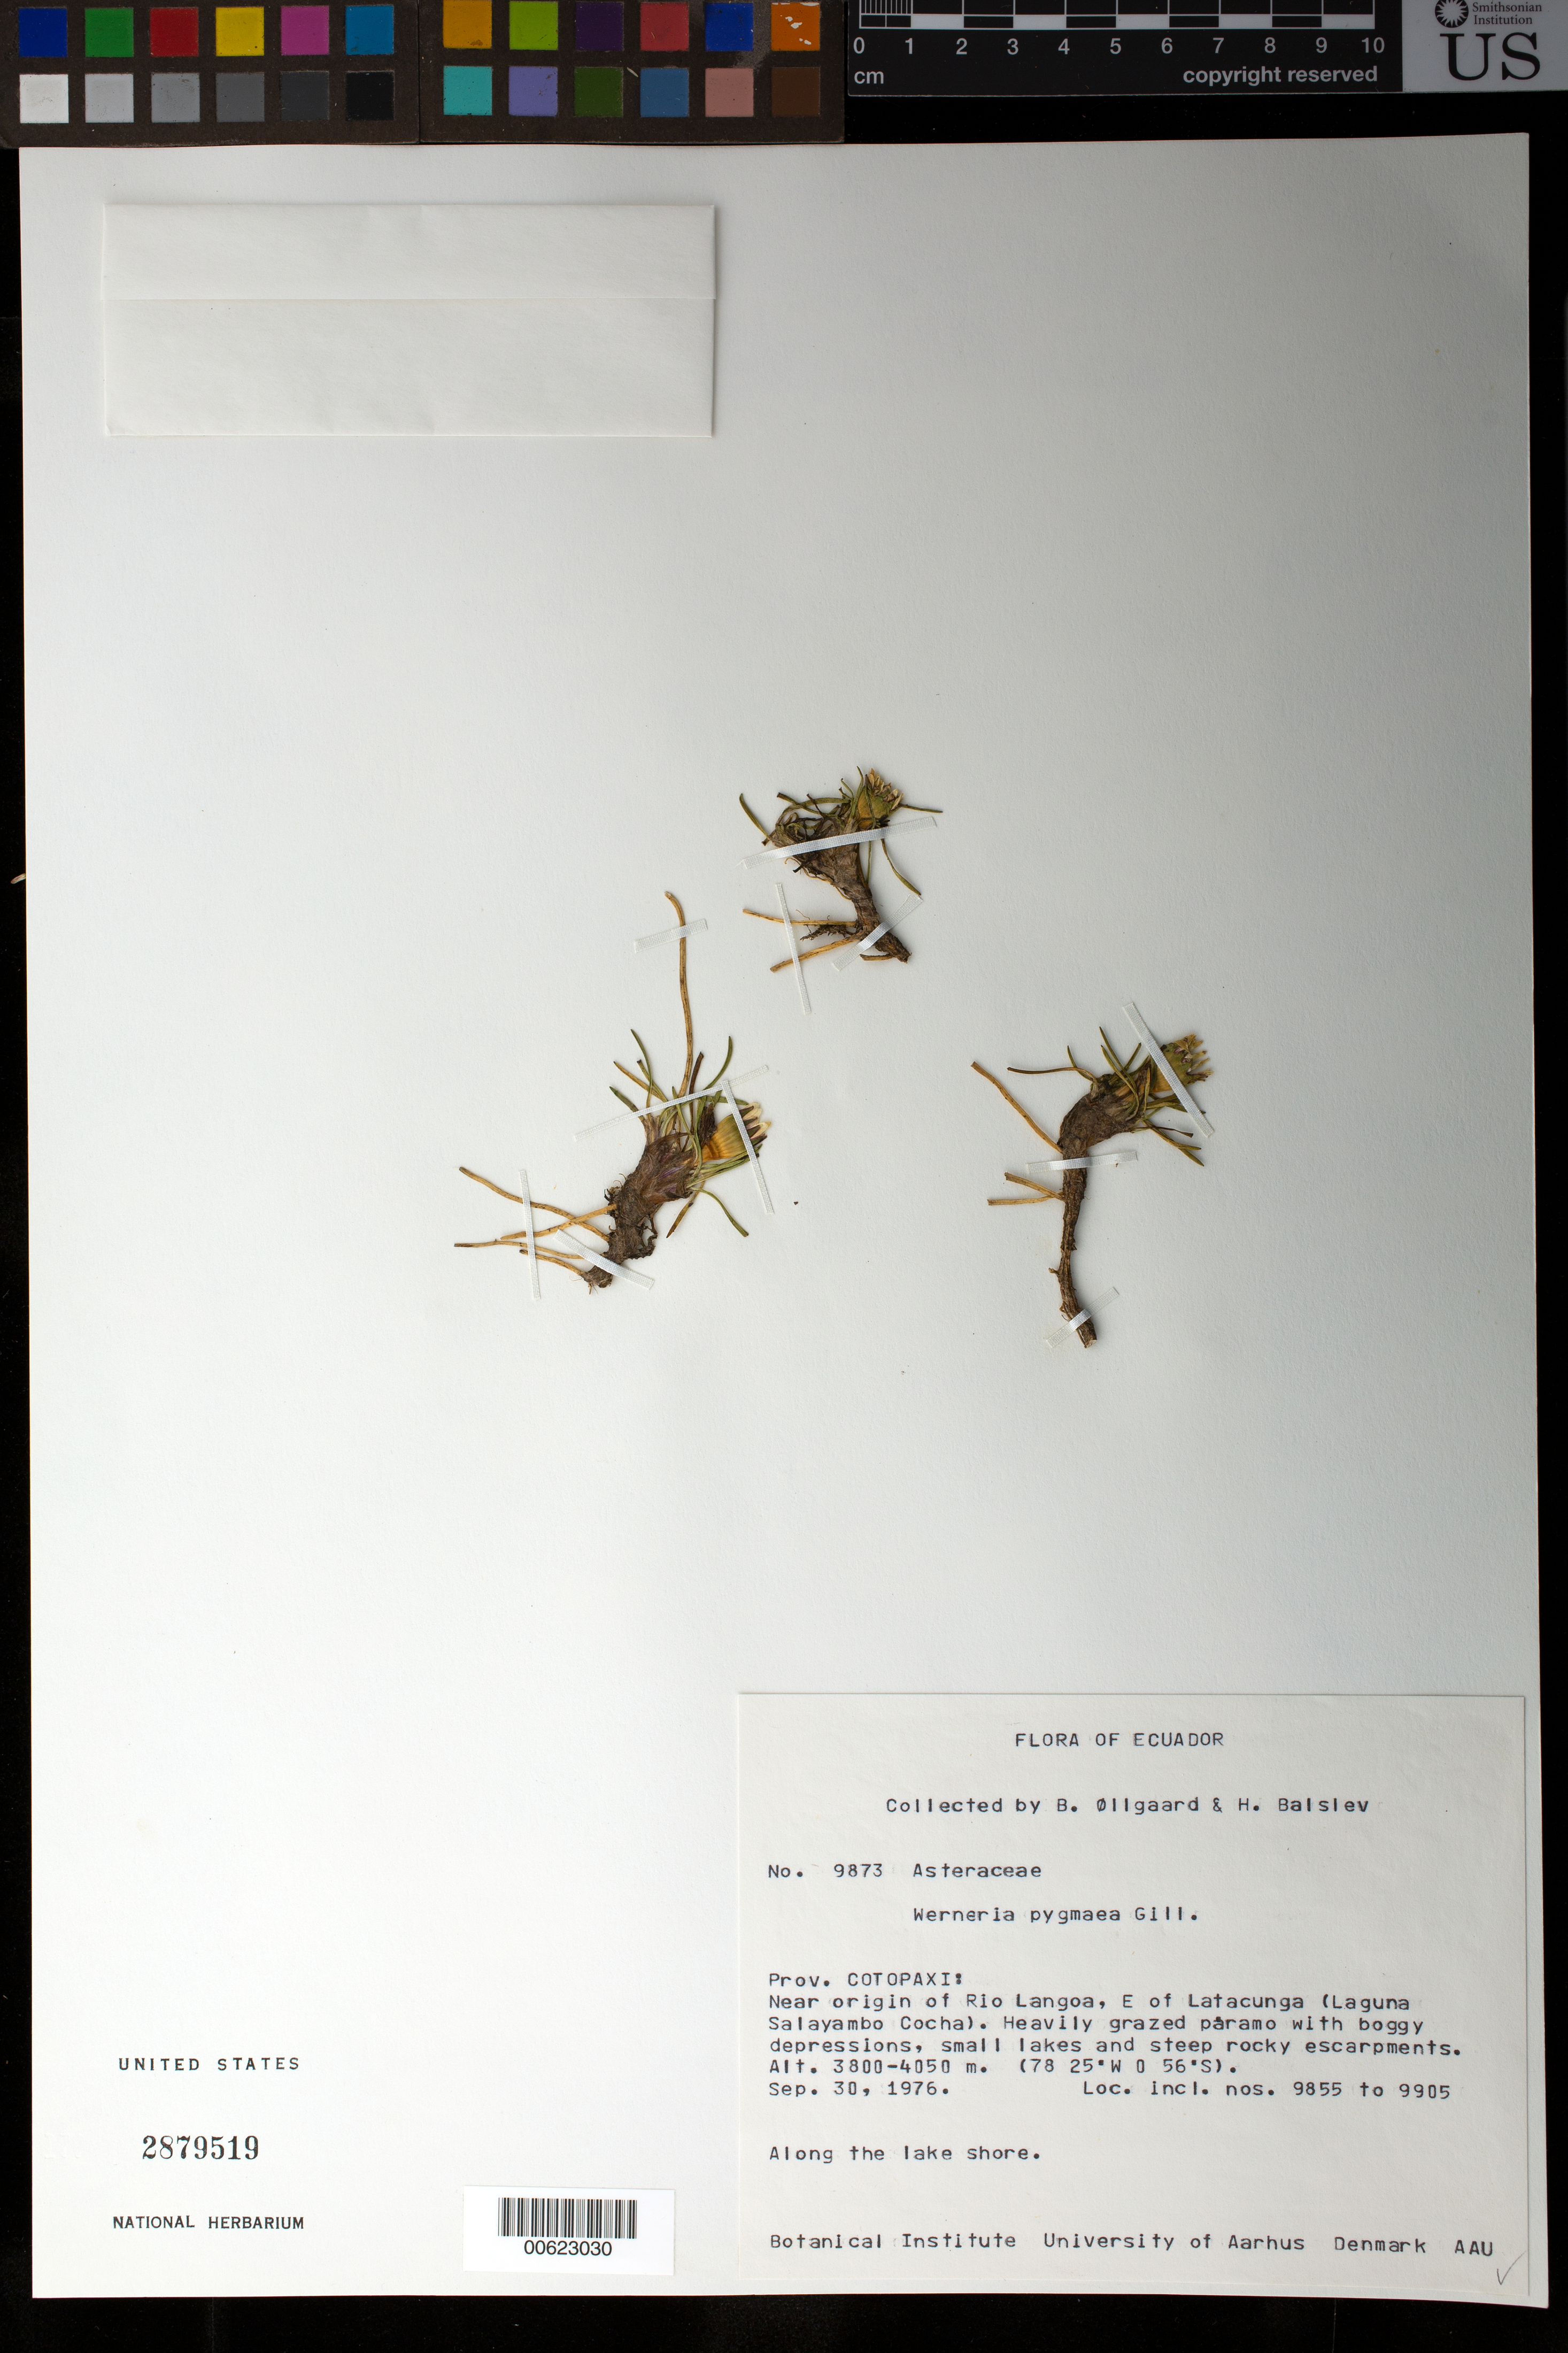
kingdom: Plantae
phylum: Tracheophyta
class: Magnoliopsida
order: Asterales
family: Asteraceae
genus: Werneria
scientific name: Werneria pygmaea complex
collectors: L. Mille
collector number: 29365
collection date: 1976-09-30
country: Ecuador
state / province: Cotopaxi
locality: Río Langoa, near origin of Río Langoa, E of Latacunga (Laguna Salayambo Cocha).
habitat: Heavily grazed paramo with boggy depressions, small lakes and steep rocky escarpments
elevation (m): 3995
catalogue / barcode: US 2879519